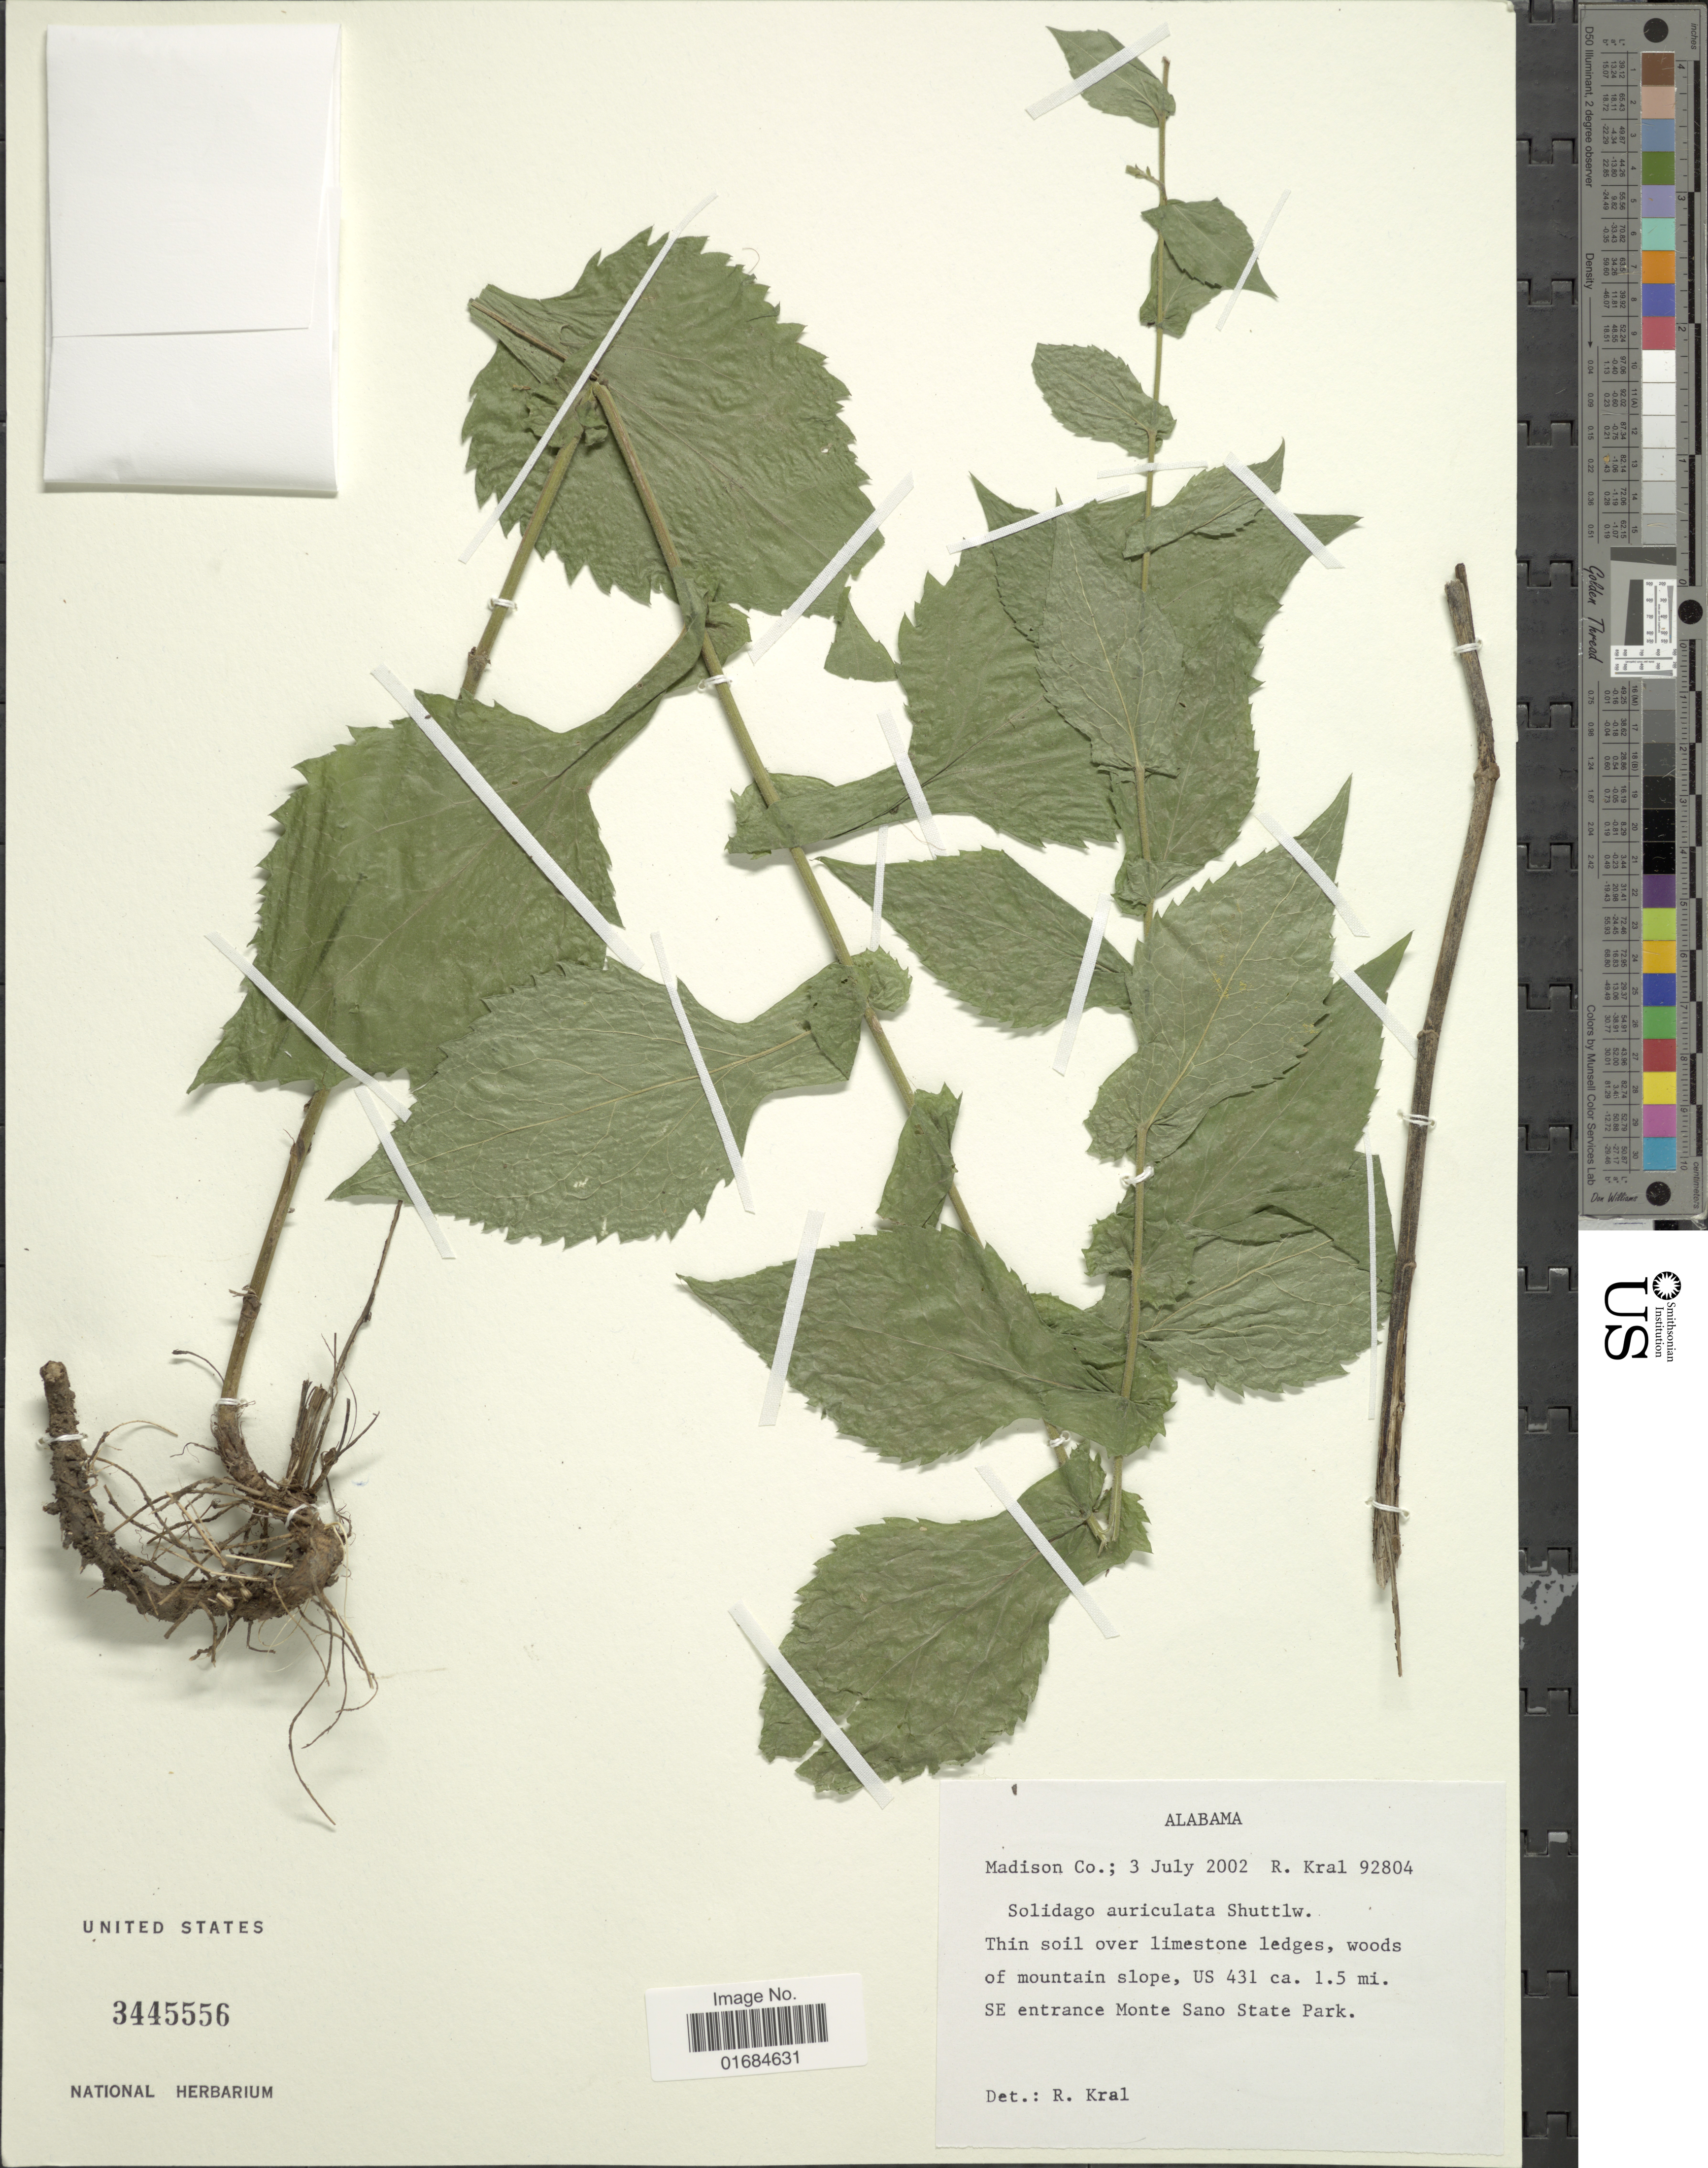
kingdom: Plantae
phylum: Tracheophyta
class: Magnoliopsida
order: Asterales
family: Asteraceae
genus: Solidago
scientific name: Solidago auriculata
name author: Shuttlew. ex S.F. Blake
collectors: R. Kral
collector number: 92804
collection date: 2002-07-03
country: United States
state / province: Alabama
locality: Madison Co. Thin soil over limestone ledges, woods of Mountain slope, US 431 ca. 1.5 mi SE entrance Monta Sano State Park.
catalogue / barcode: US 3445556